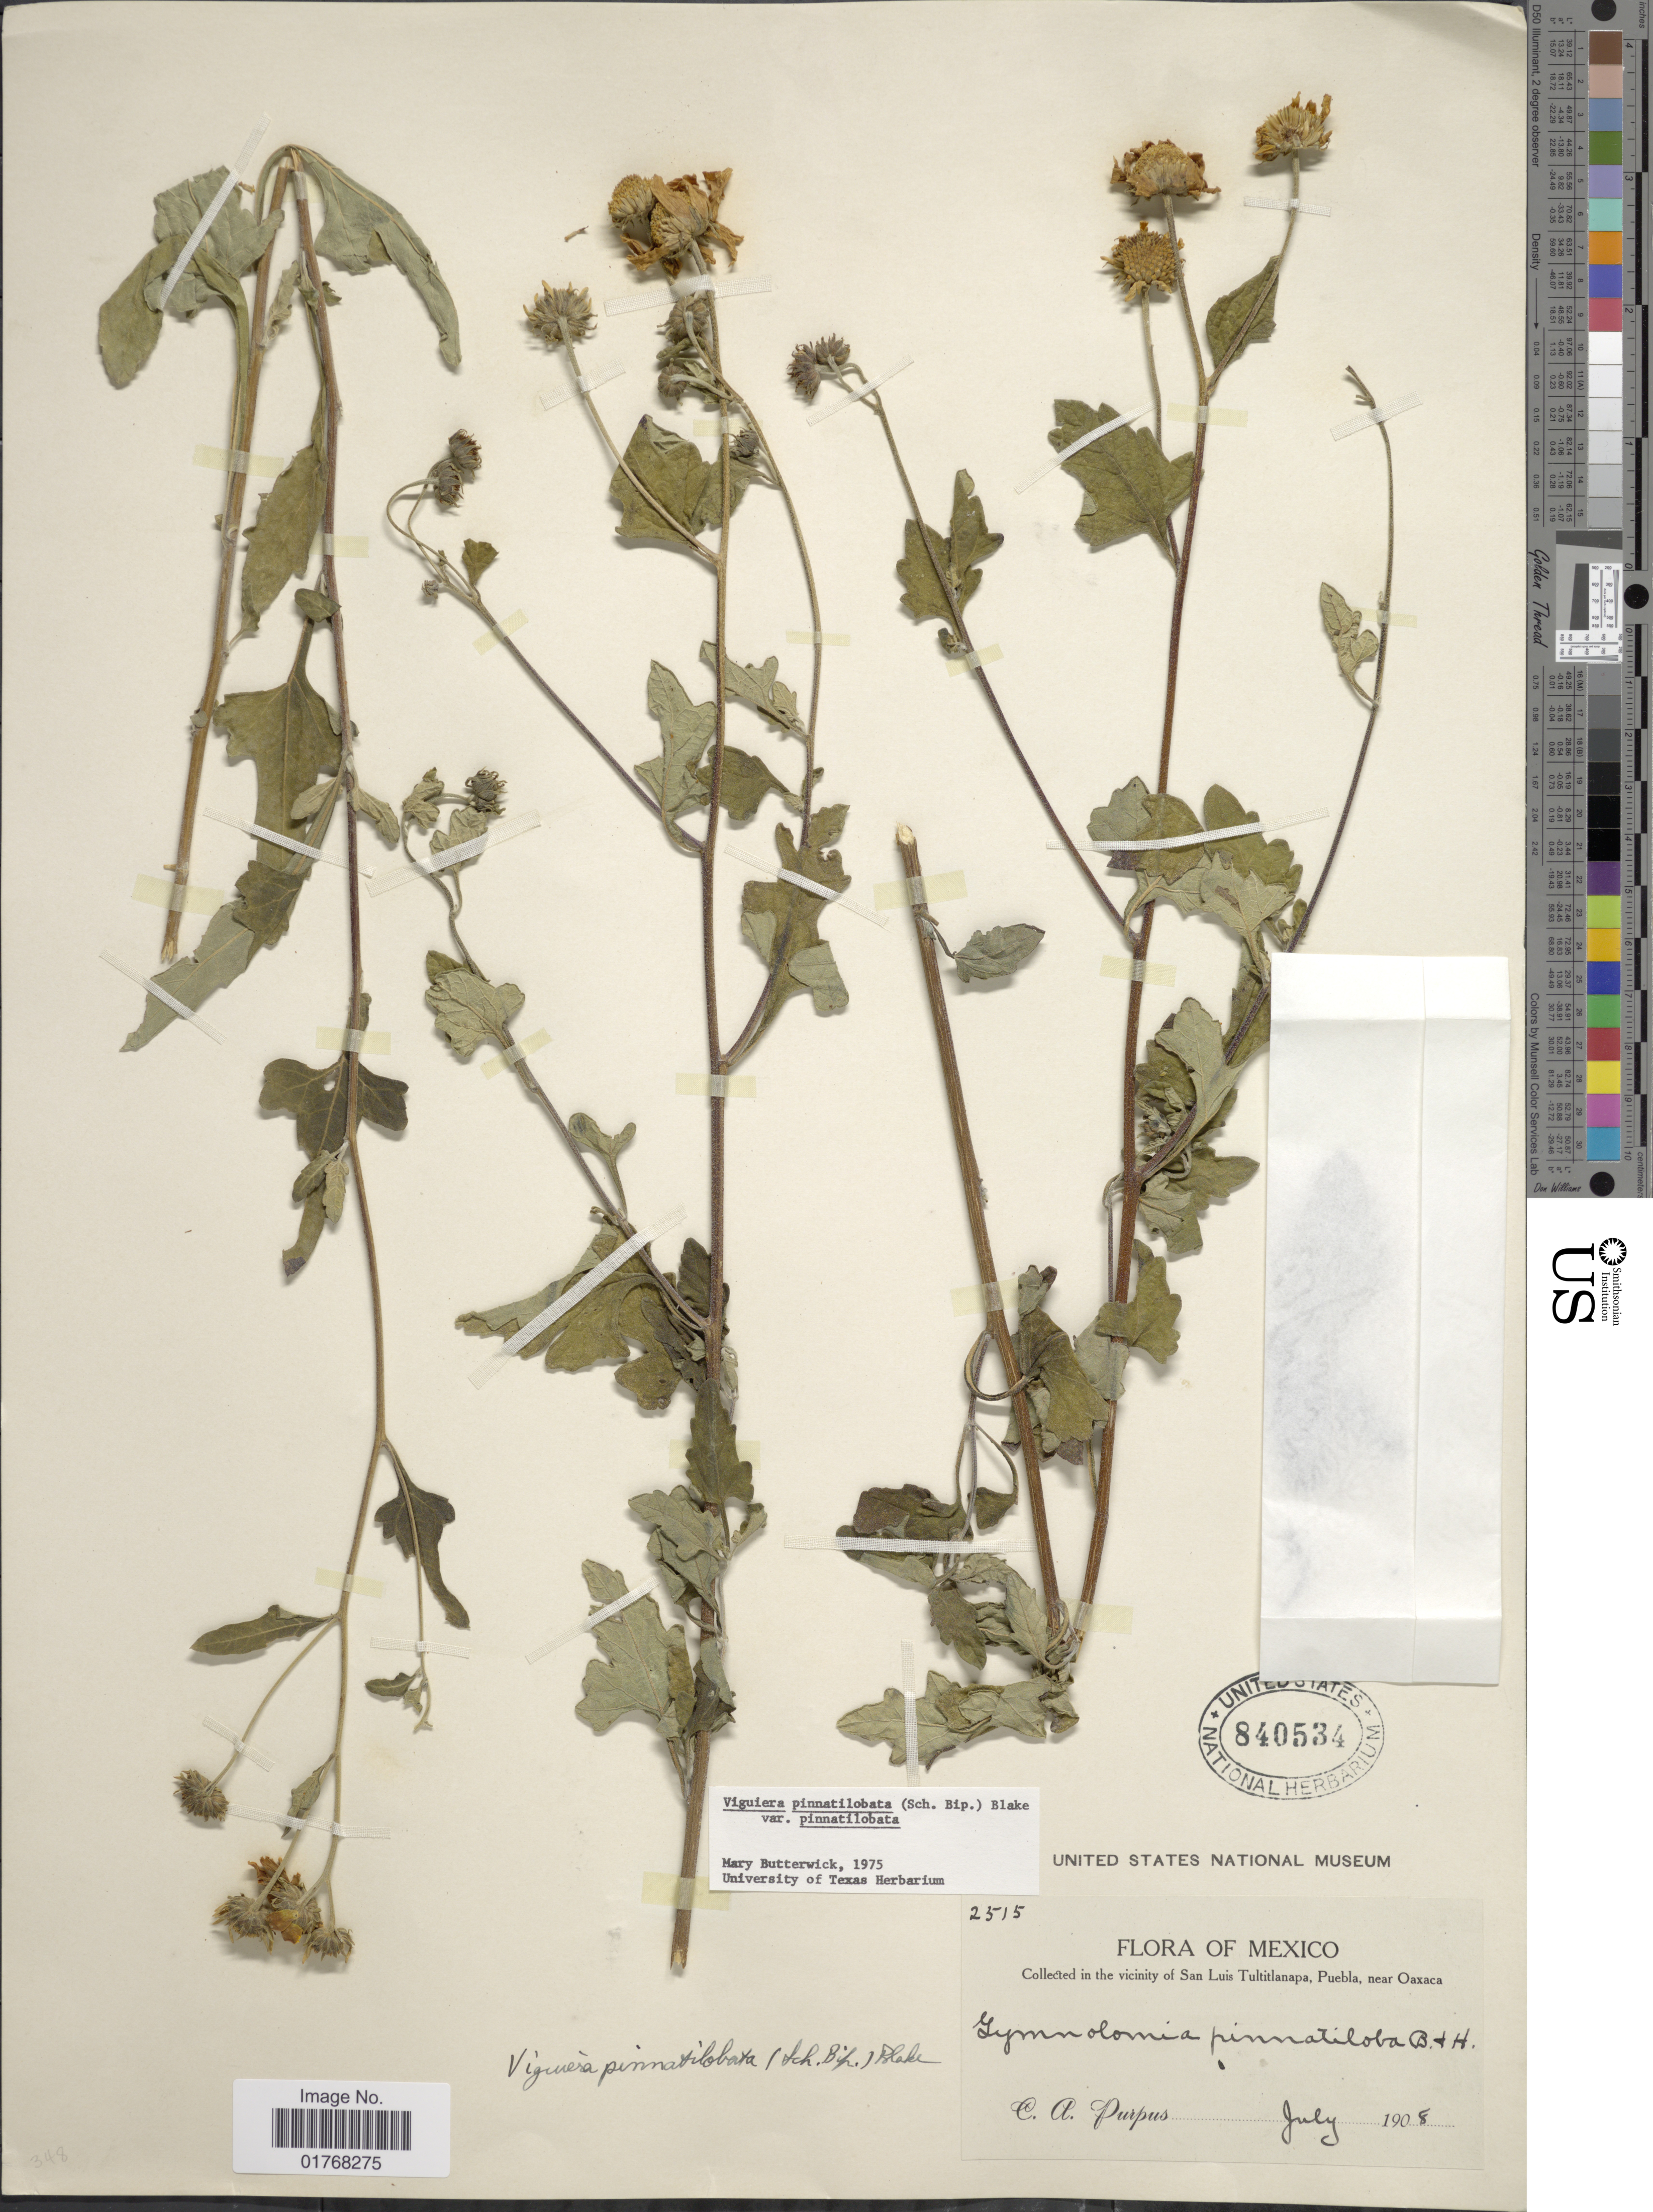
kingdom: Plantae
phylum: Tracheophyta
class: Magnoliopsida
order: Asterales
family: Asteraceae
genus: Viguiera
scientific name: Viguiera pinnatilobata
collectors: C. A. Purpus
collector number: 2515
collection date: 1908-07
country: Mexico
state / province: Puebla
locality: In the vicinity of San Luis Tultitlanapa, Puebla near Oaxaca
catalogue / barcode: US 840534